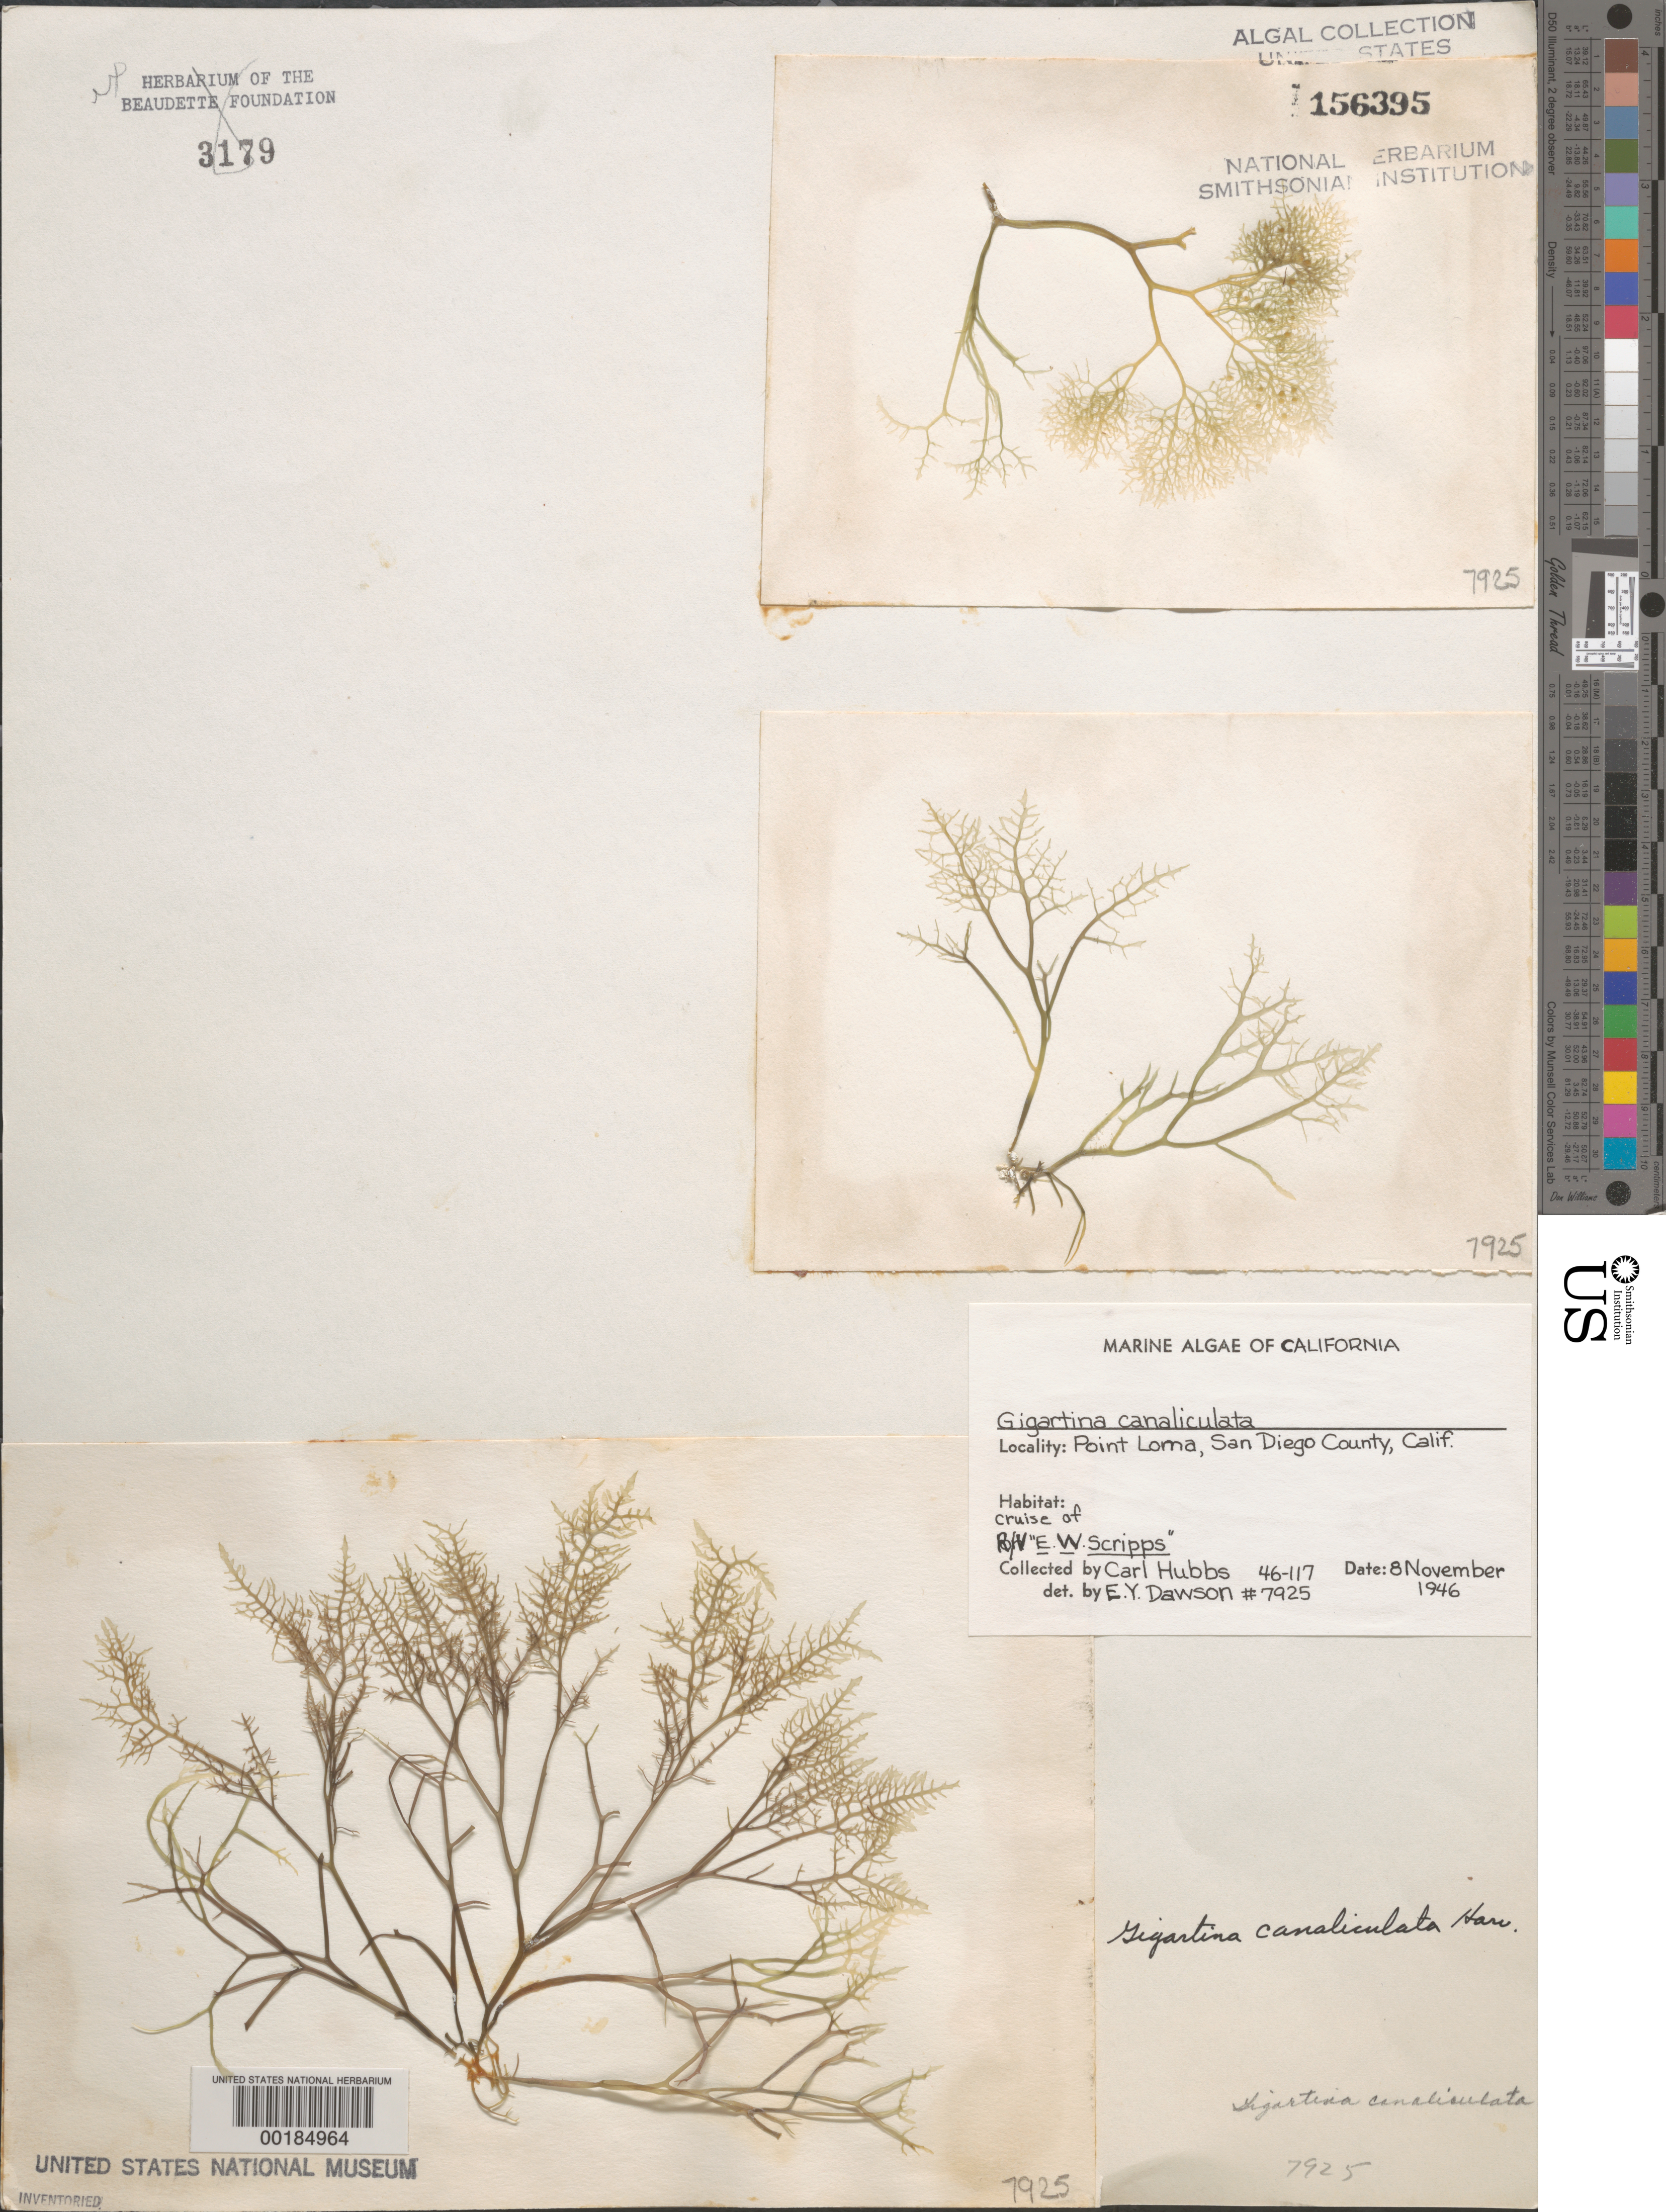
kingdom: Plantae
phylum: Rhodophyta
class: Florideophyceae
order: Gigartinales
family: Gigartinaceae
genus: Chondracanthus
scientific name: Chondracanthus canaliculatus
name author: (Harv.) Guiry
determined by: Algae name updating Project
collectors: C. Hubbs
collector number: EYD 7925 & HUBBS 46-117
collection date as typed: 08 Nov 1946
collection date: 1946-11-08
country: United States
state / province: California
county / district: San Diego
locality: Point Loma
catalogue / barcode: US 156395